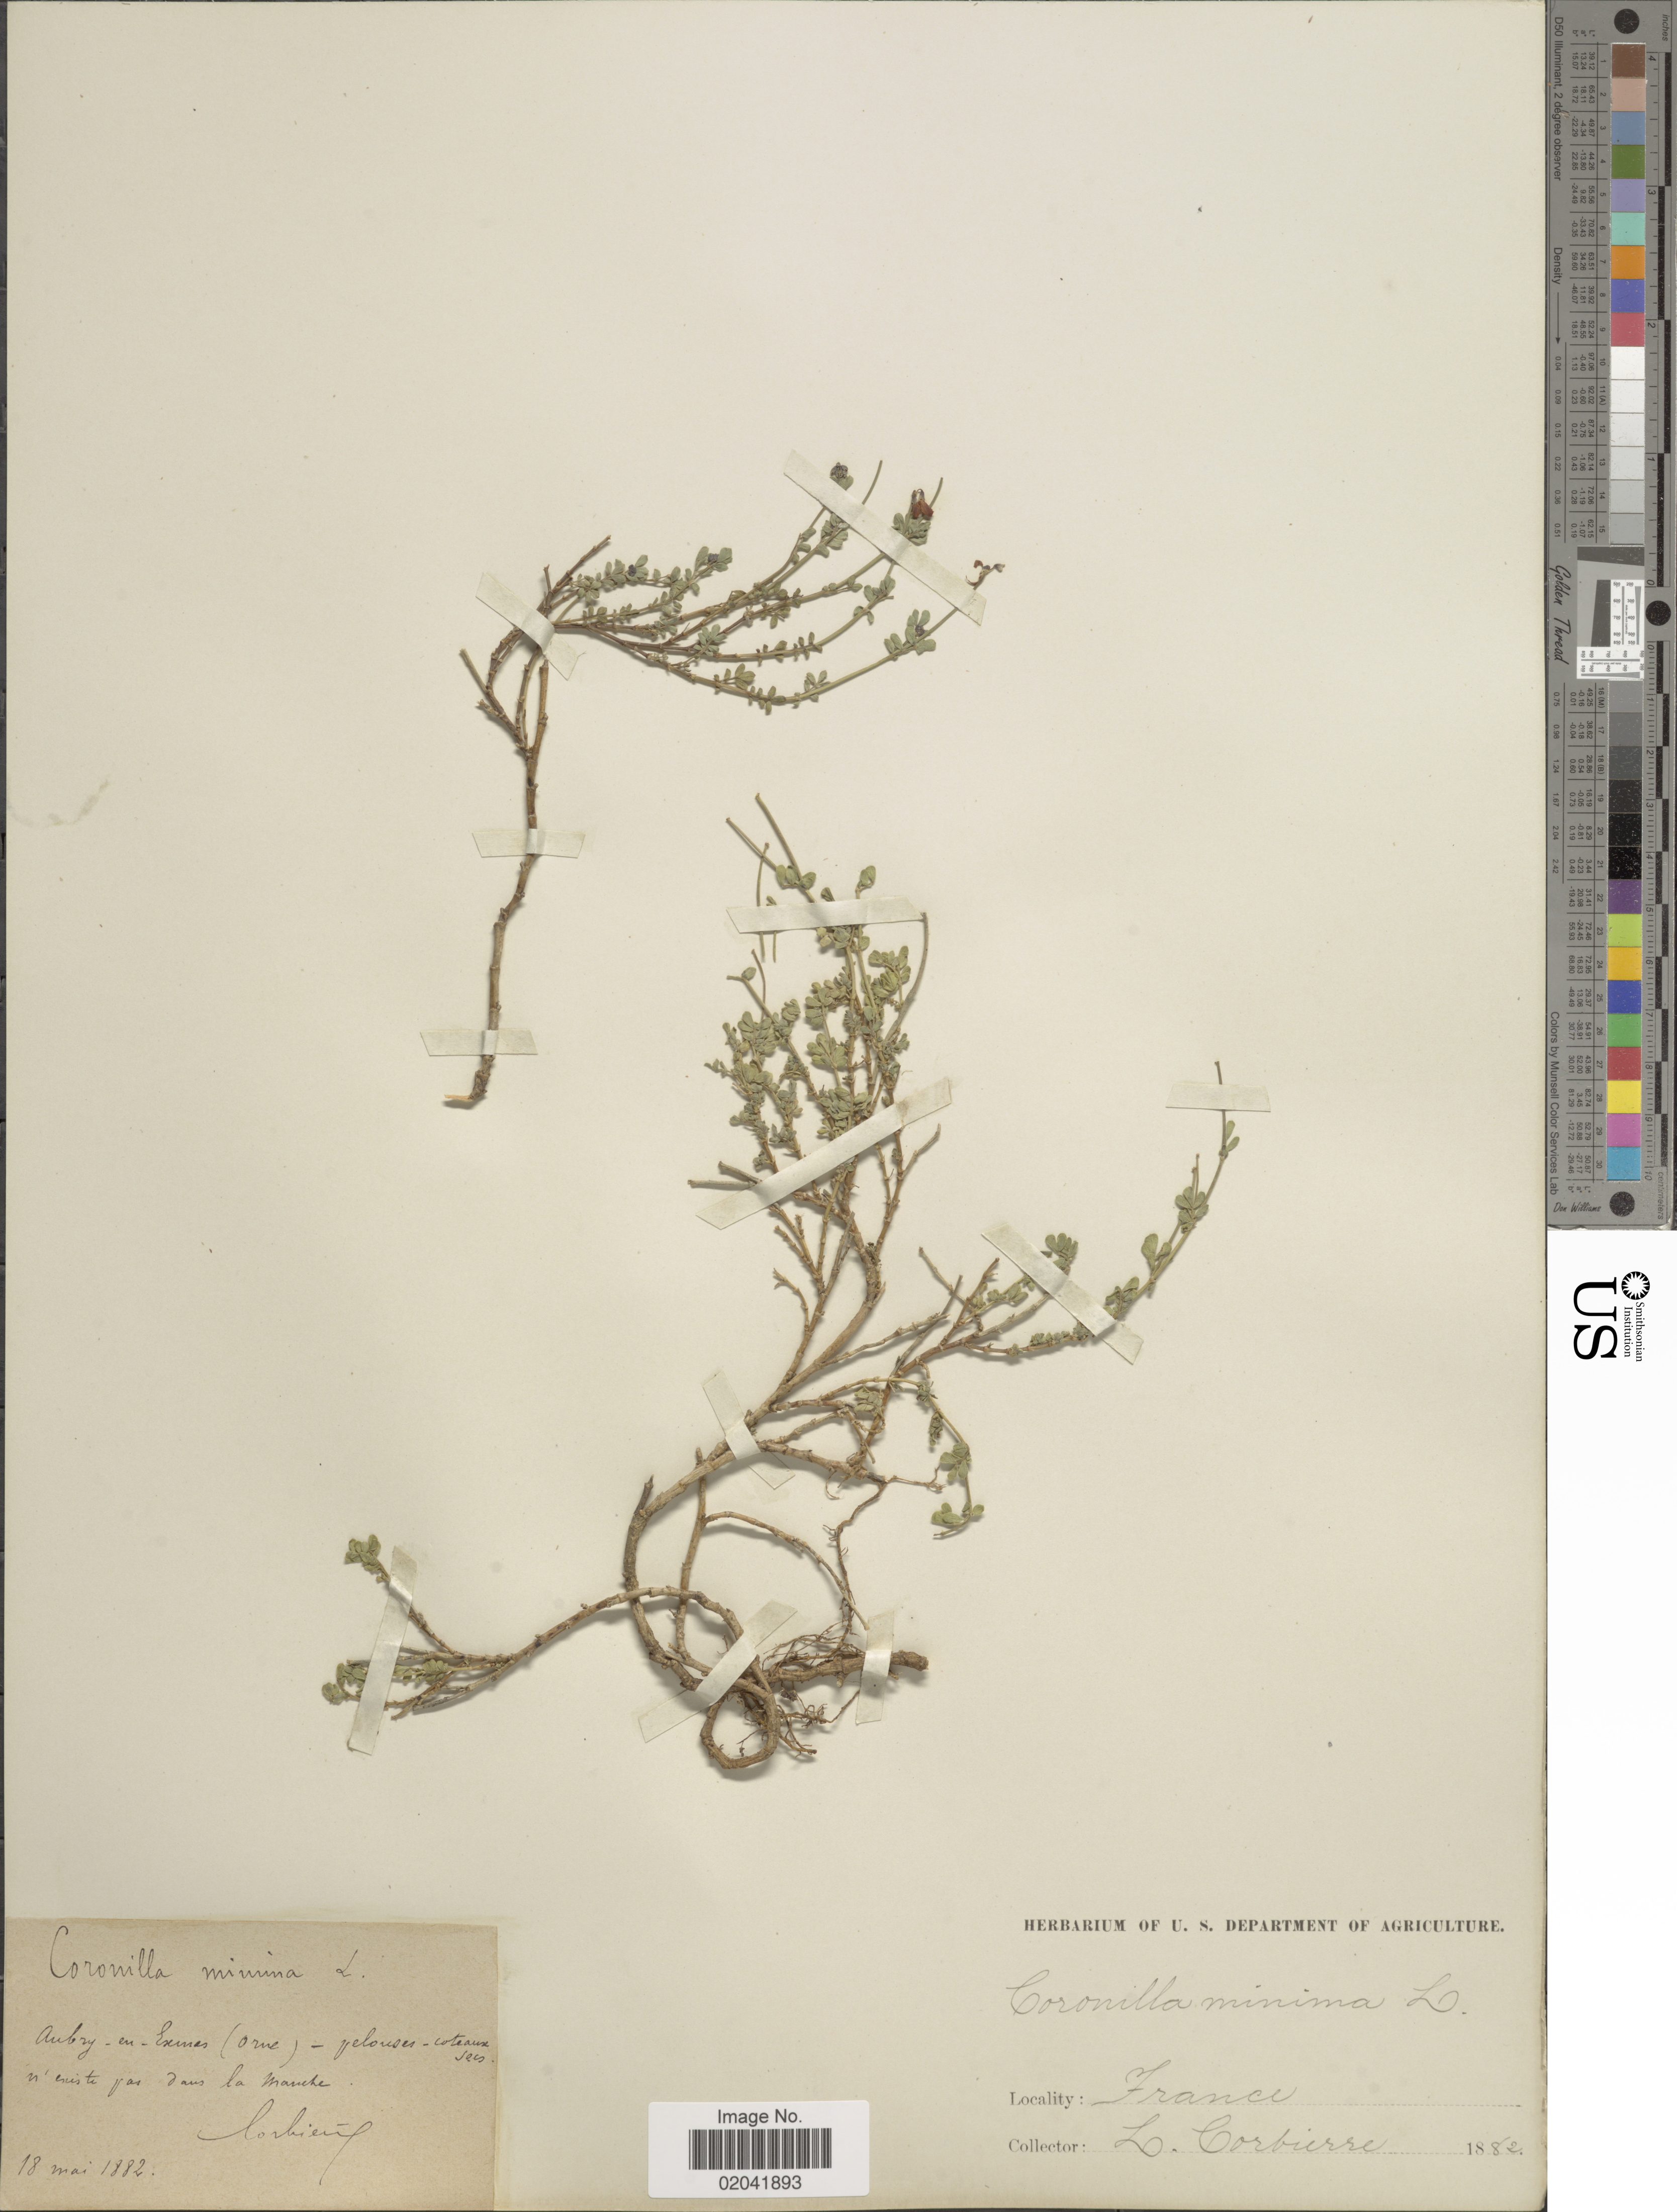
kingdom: Plantae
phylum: Tracheophyta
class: Magnoliopsida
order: Fabales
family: Fabaceae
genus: Coronilla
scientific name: Coronilla minima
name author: L.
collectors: L. Corbière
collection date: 1882-05-18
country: France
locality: Aubry-en-Exines (Orne) - pelouses-coteaux [illegible text] criste par dans la Manche[interpreted]